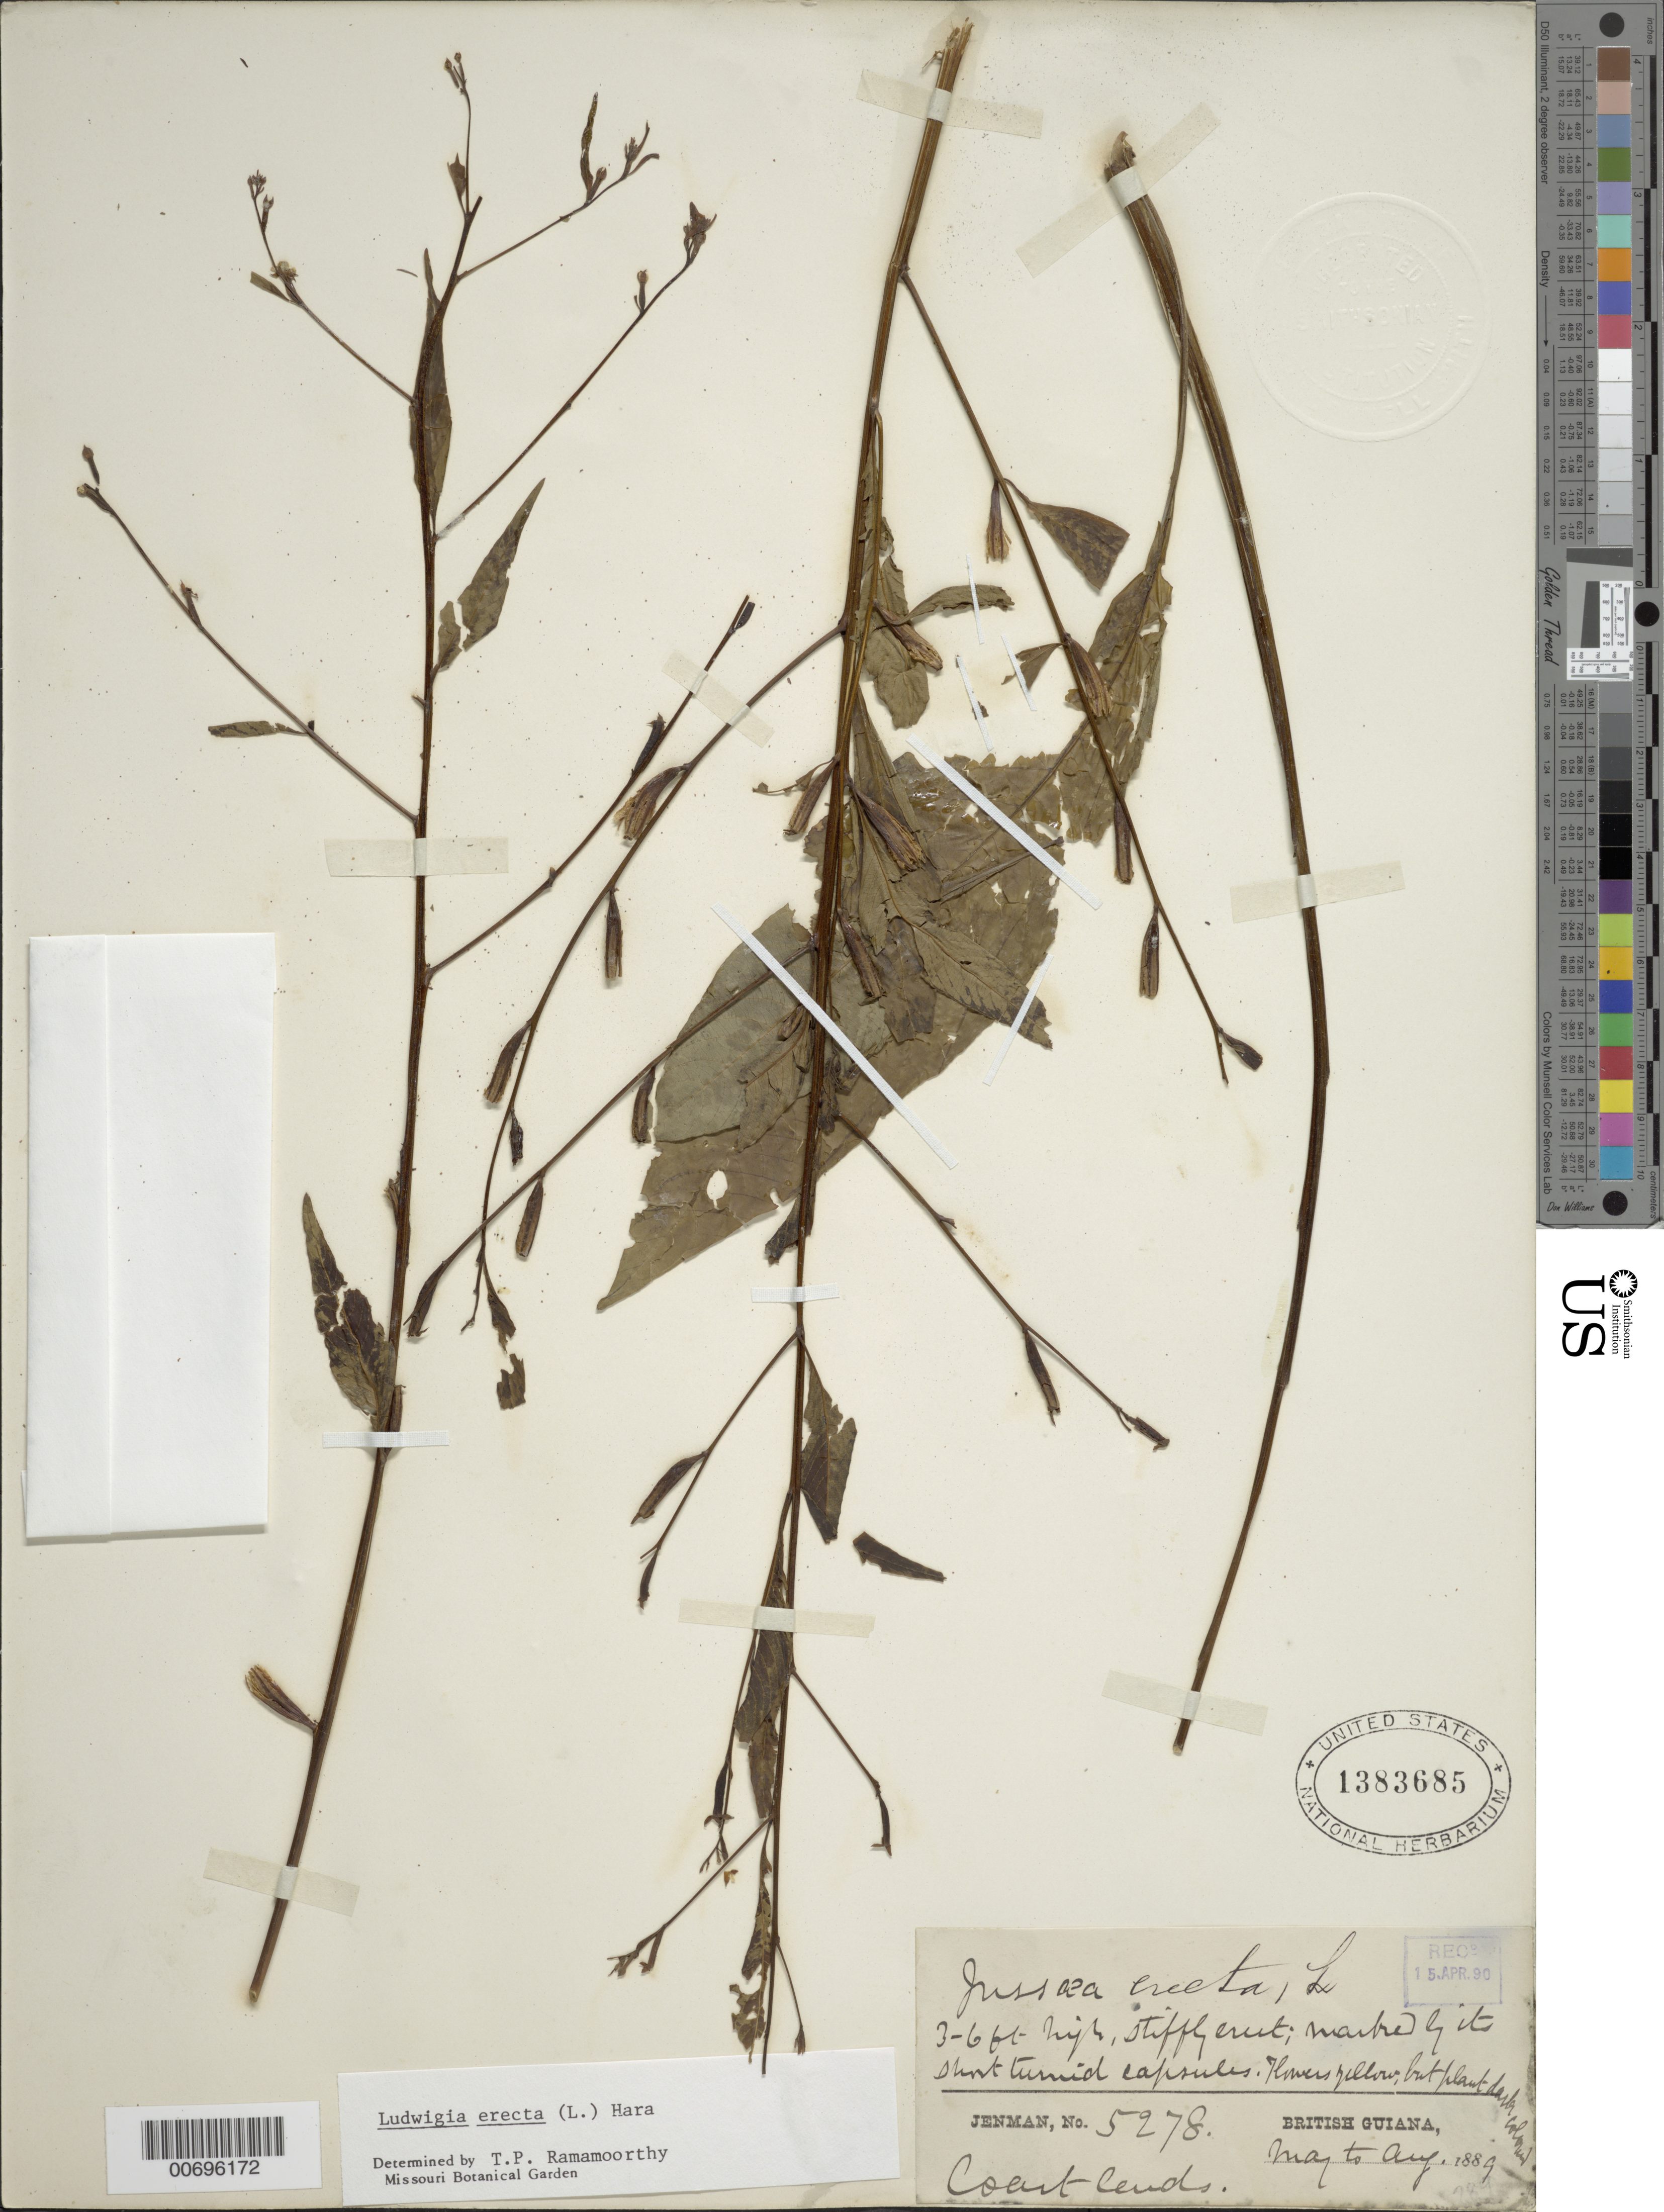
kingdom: Plantae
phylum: Tracheophyta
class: Magnoliopsida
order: Myrtales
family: Onagraceae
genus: Ludwigia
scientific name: Ludwigia erecta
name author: (L.) H. Hara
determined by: Ramamoorthy, T. P.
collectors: G. S. Jenman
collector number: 5278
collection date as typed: May 1889 to August 1889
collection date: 1889-05/1889-08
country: Guyana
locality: Coast lands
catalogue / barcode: US 1383685